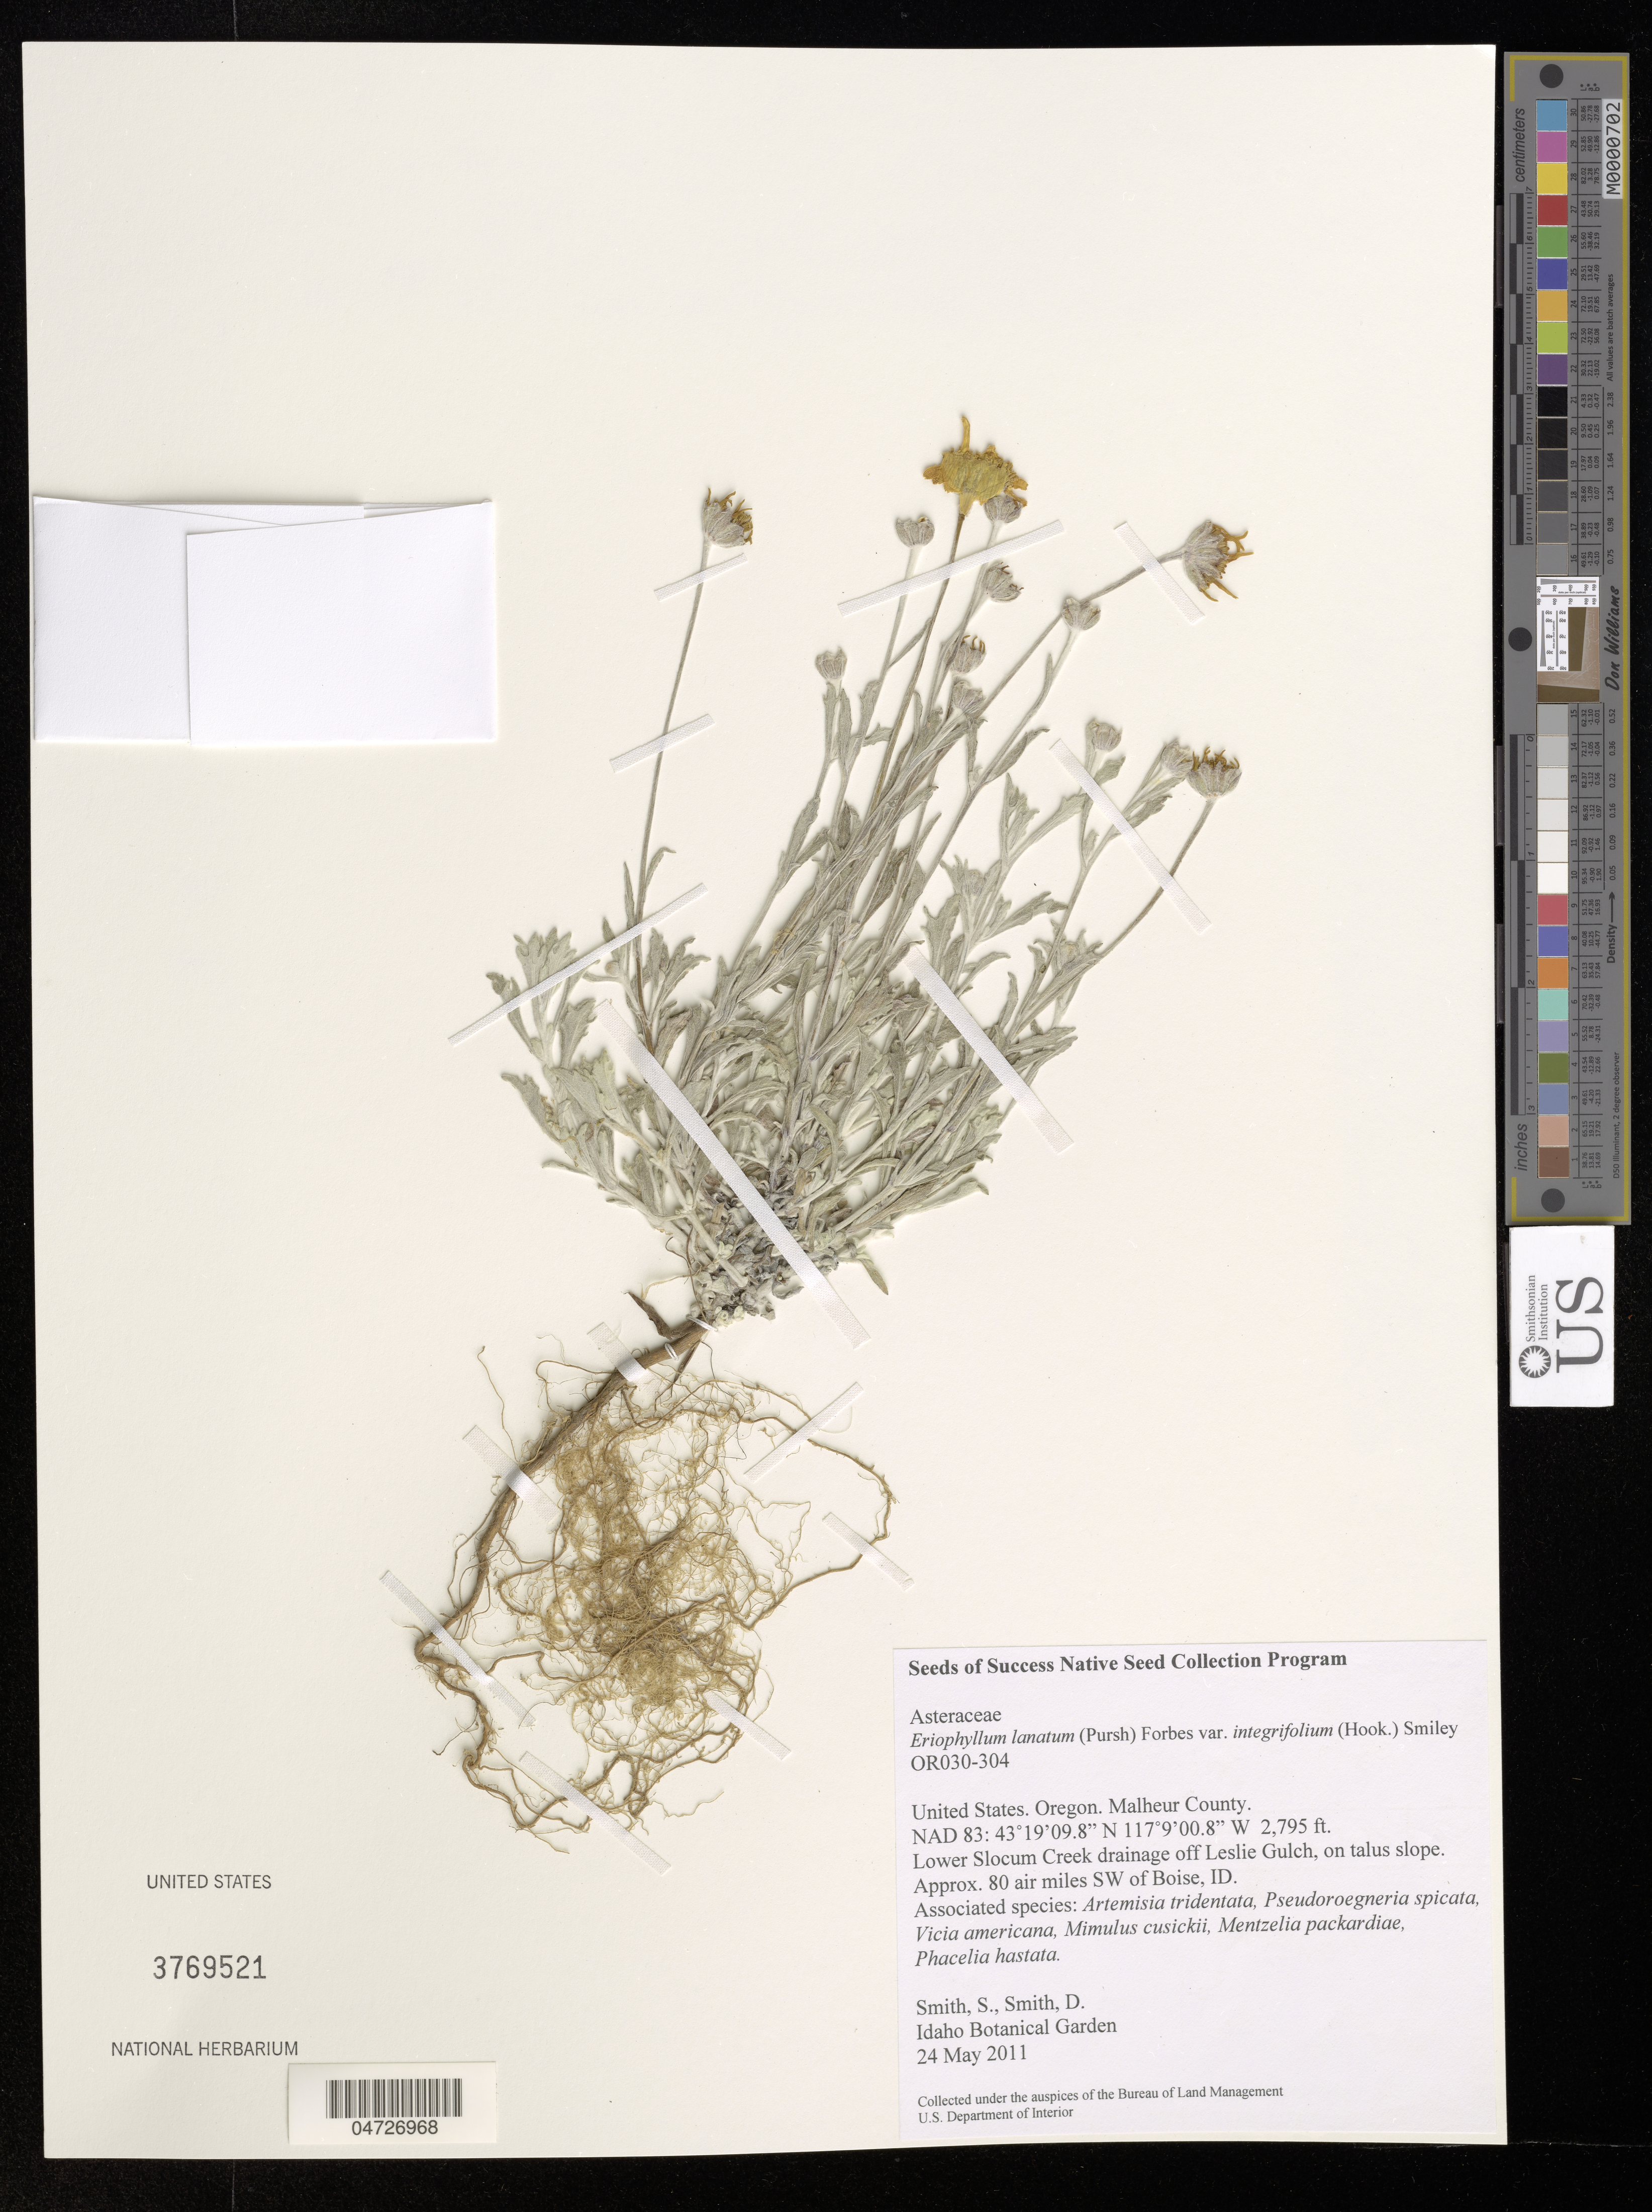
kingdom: Plantae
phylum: Tracheophyta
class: Magnoliopsida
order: Asterales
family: Asteraceae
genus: Eriophyllum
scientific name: Eriophyllum lanatum var. integrifolium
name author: (Hook.) Smiley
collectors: S. Smith & D. Smith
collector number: OR030-304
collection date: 2011-05-24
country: United States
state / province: Oregon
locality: Malheur County. Lower Slocum Creek drainage off Leslie Gulch, on talus slope.? Approx. 80 air miles SW of Boise, ID.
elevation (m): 852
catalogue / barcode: US 3769521